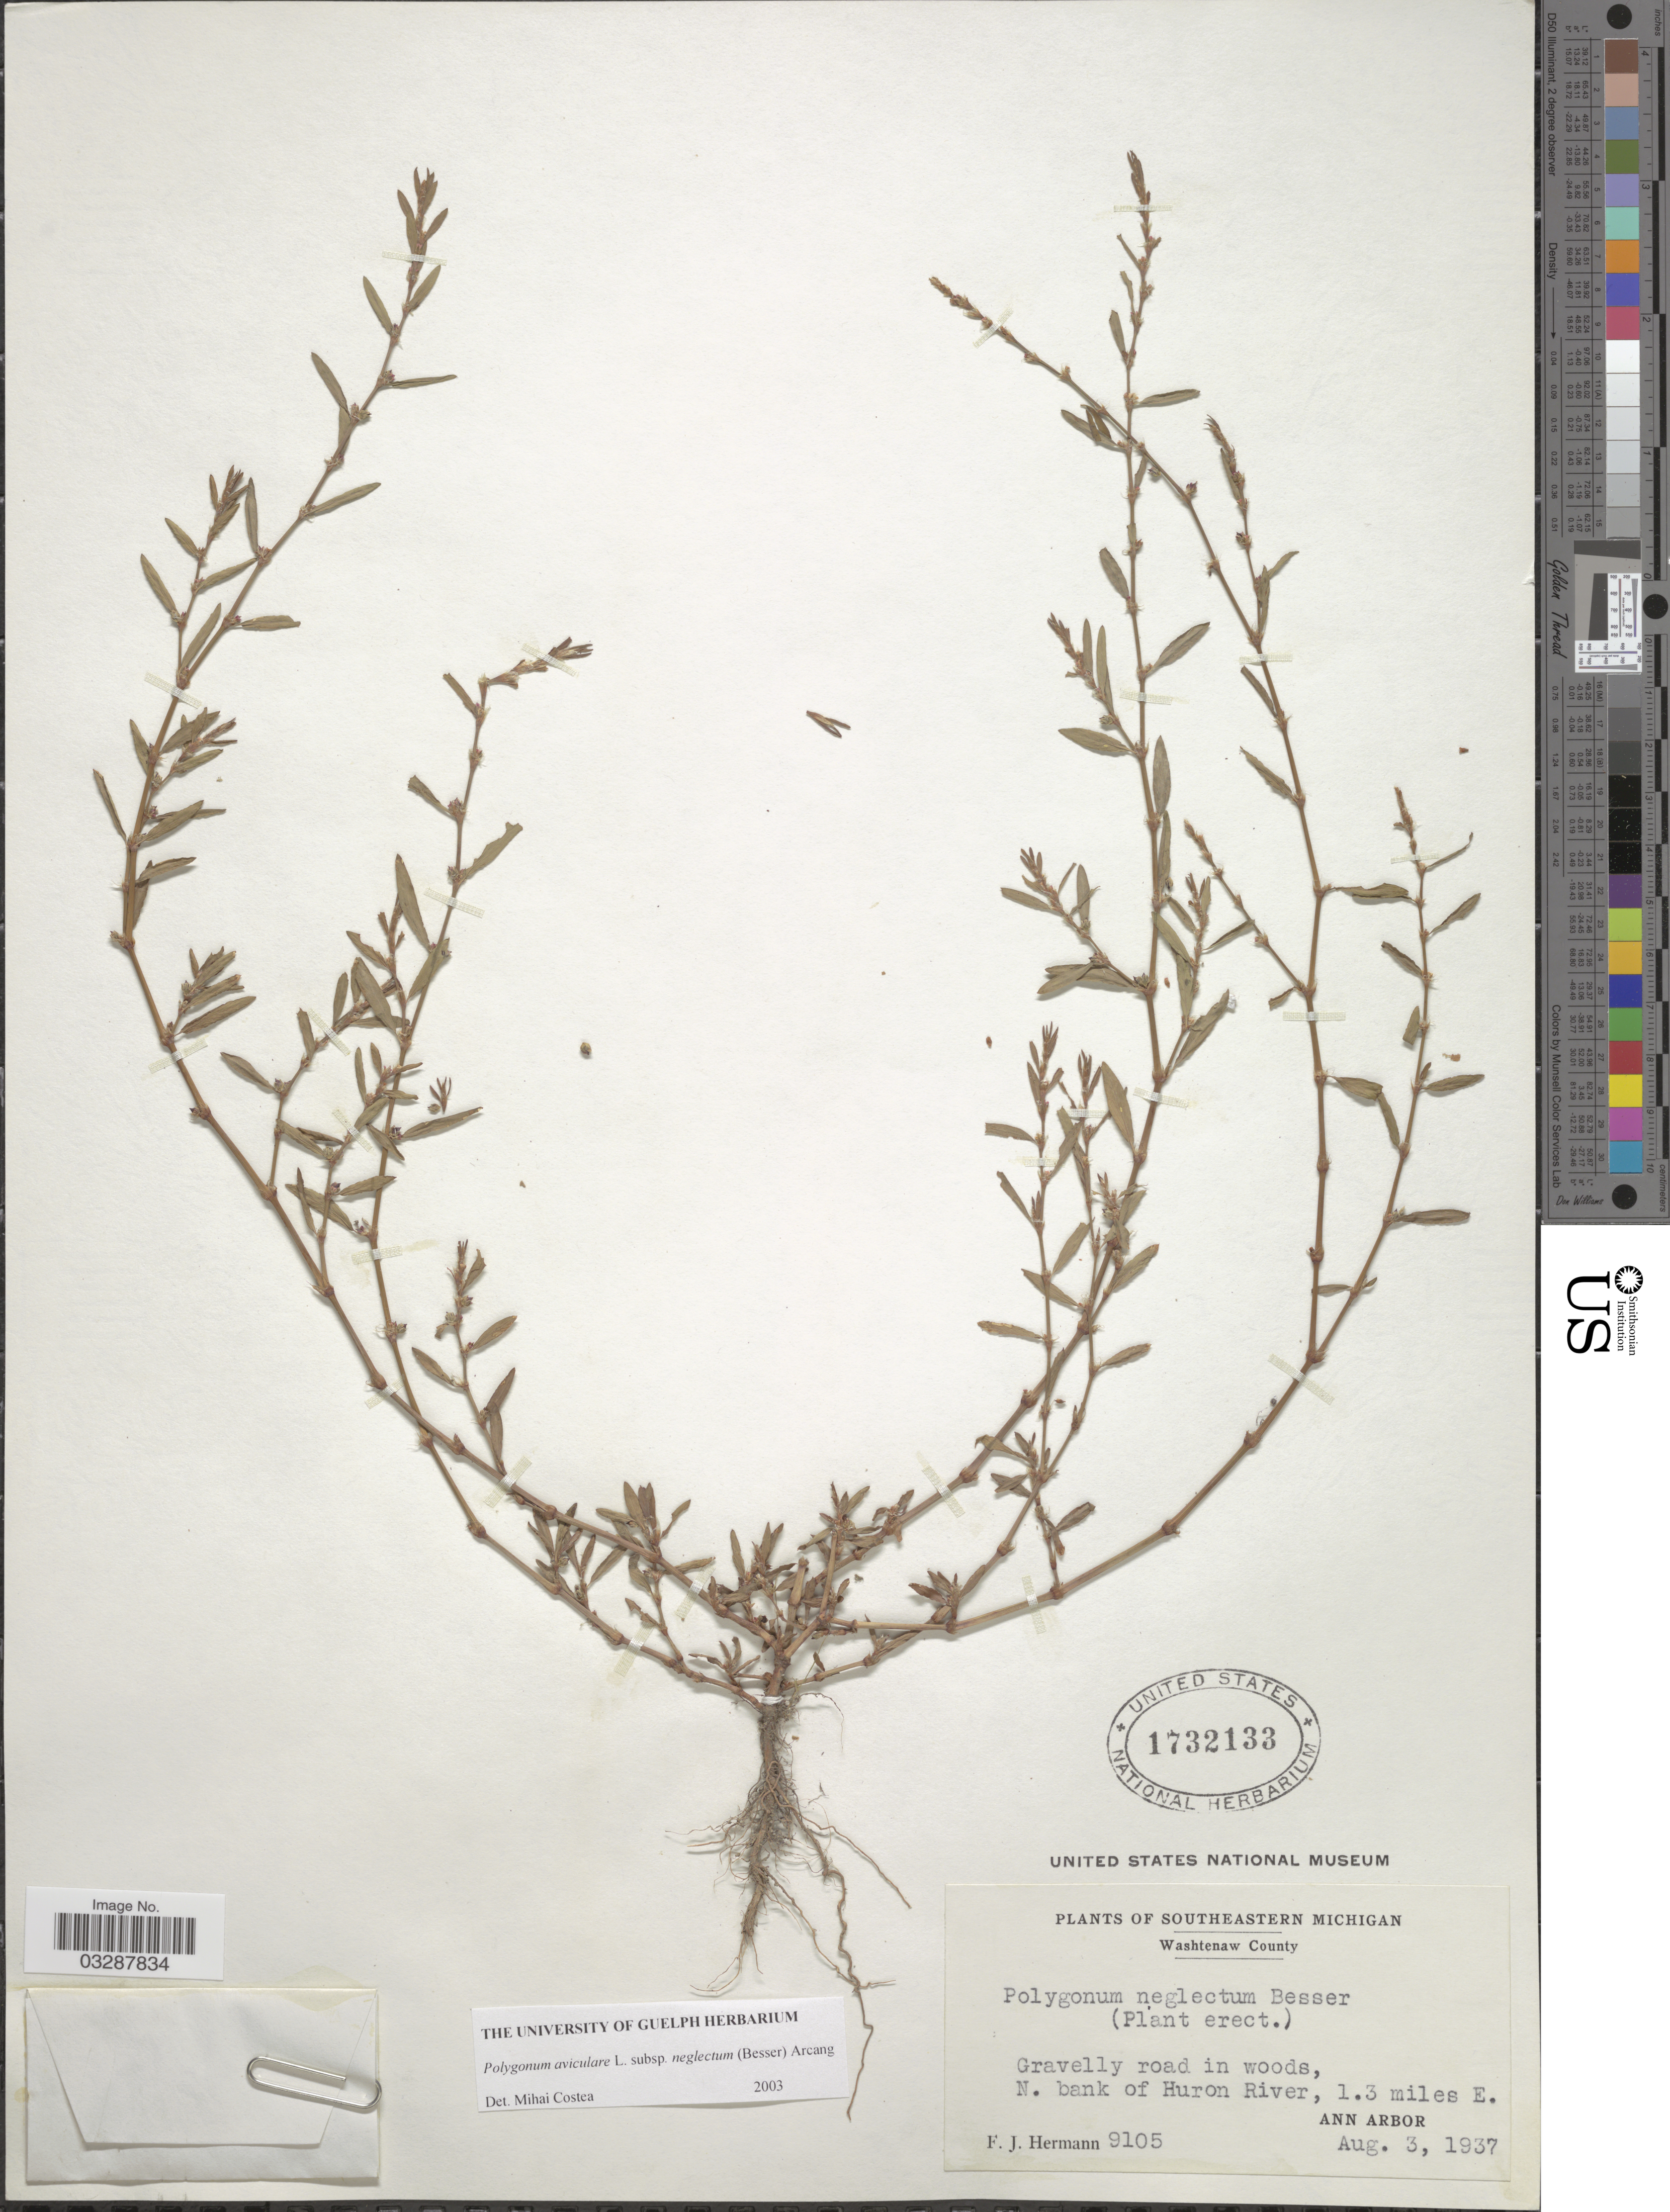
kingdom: Plantae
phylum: Tracheophyta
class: Magnoliopsida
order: Caryophyllales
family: Polygonaceae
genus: Polygonum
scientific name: Polygonum aviculare subsp. neglectum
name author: (Besser) Arcang.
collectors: F. J. Hermann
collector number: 9105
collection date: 1937-08-03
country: United States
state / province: Michigan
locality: Southeastern Michigan. Washtenaw County. Gravelly road in woods, N. bank of Huron River, 1.3 miles E. Ann Arbor.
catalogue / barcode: US 1732133